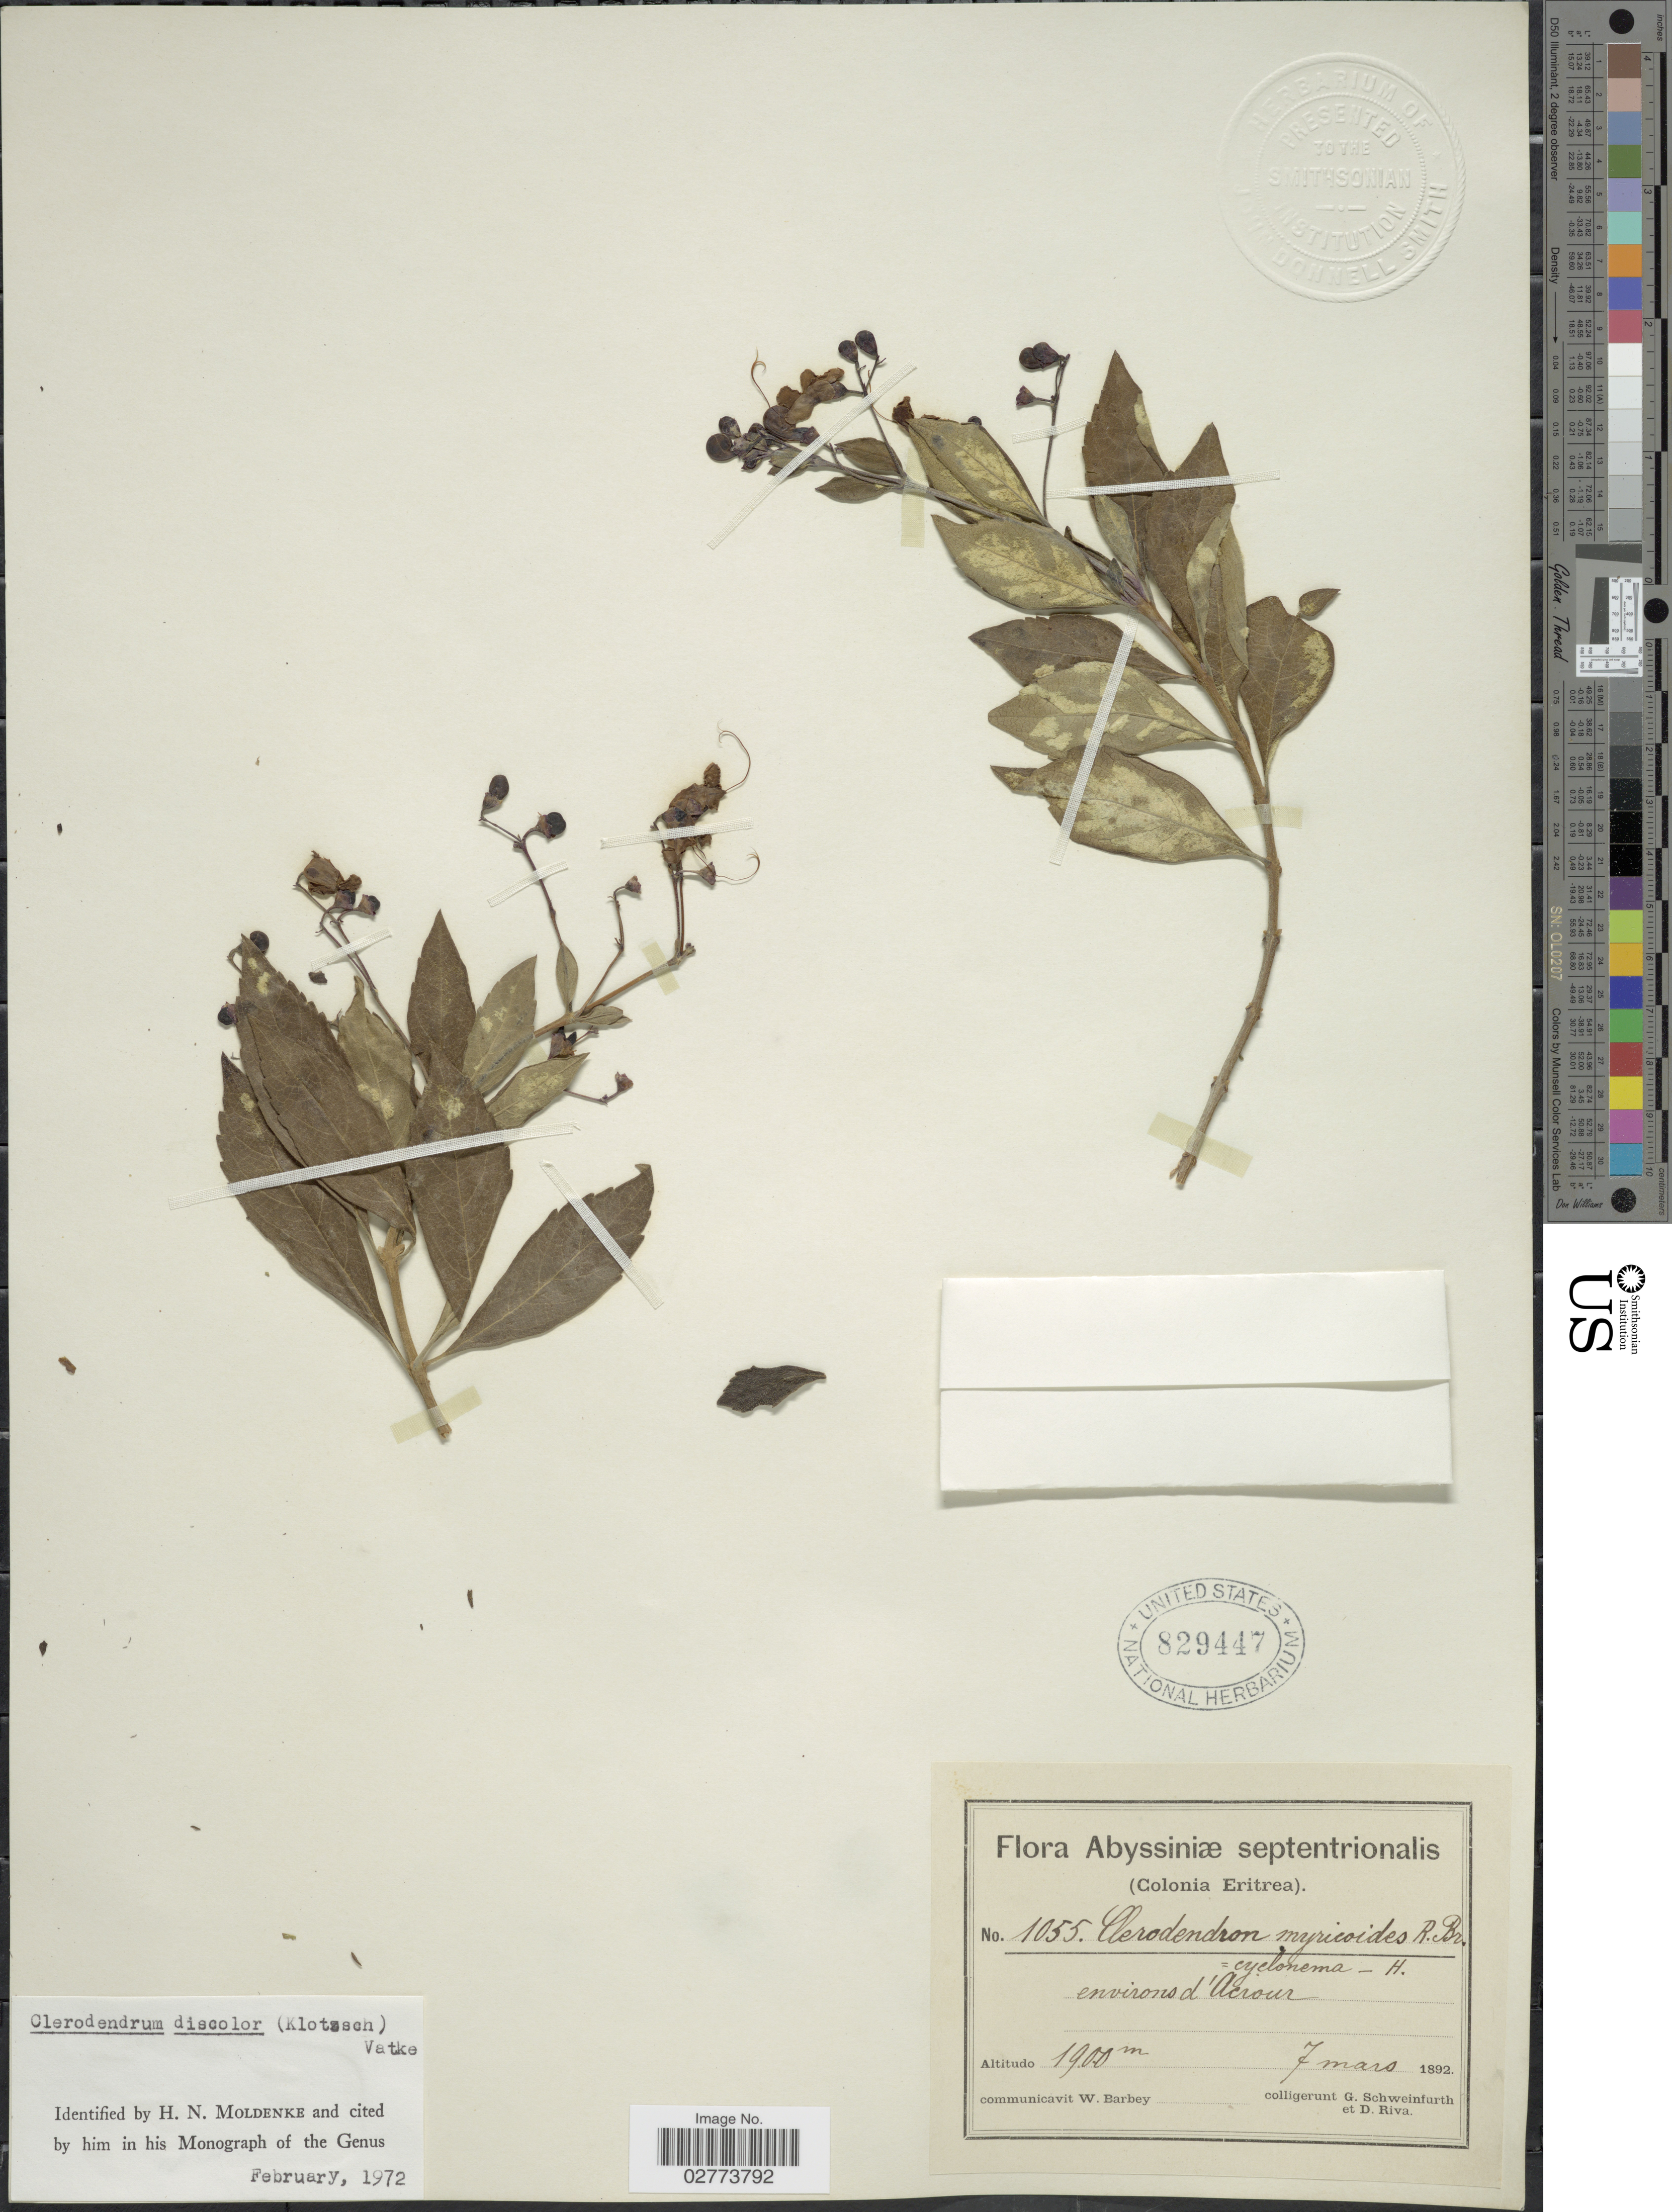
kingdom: Plantae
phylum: Tracheophyta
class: Magnoliopsida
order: Lamiales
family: Lamiaceae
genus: Clerodendrum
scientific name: Clerodendrum discolor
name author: (Klotzsch) Vatke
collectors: G. A. Schweinfurth (herbarium) & D. Riva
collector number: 1055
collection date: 1892-03-07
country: Eritrea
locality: Abyssiniæ septentrionalis (Colonia Eritrea), environs d'Aciour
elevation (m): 1900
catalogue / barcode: US 829447